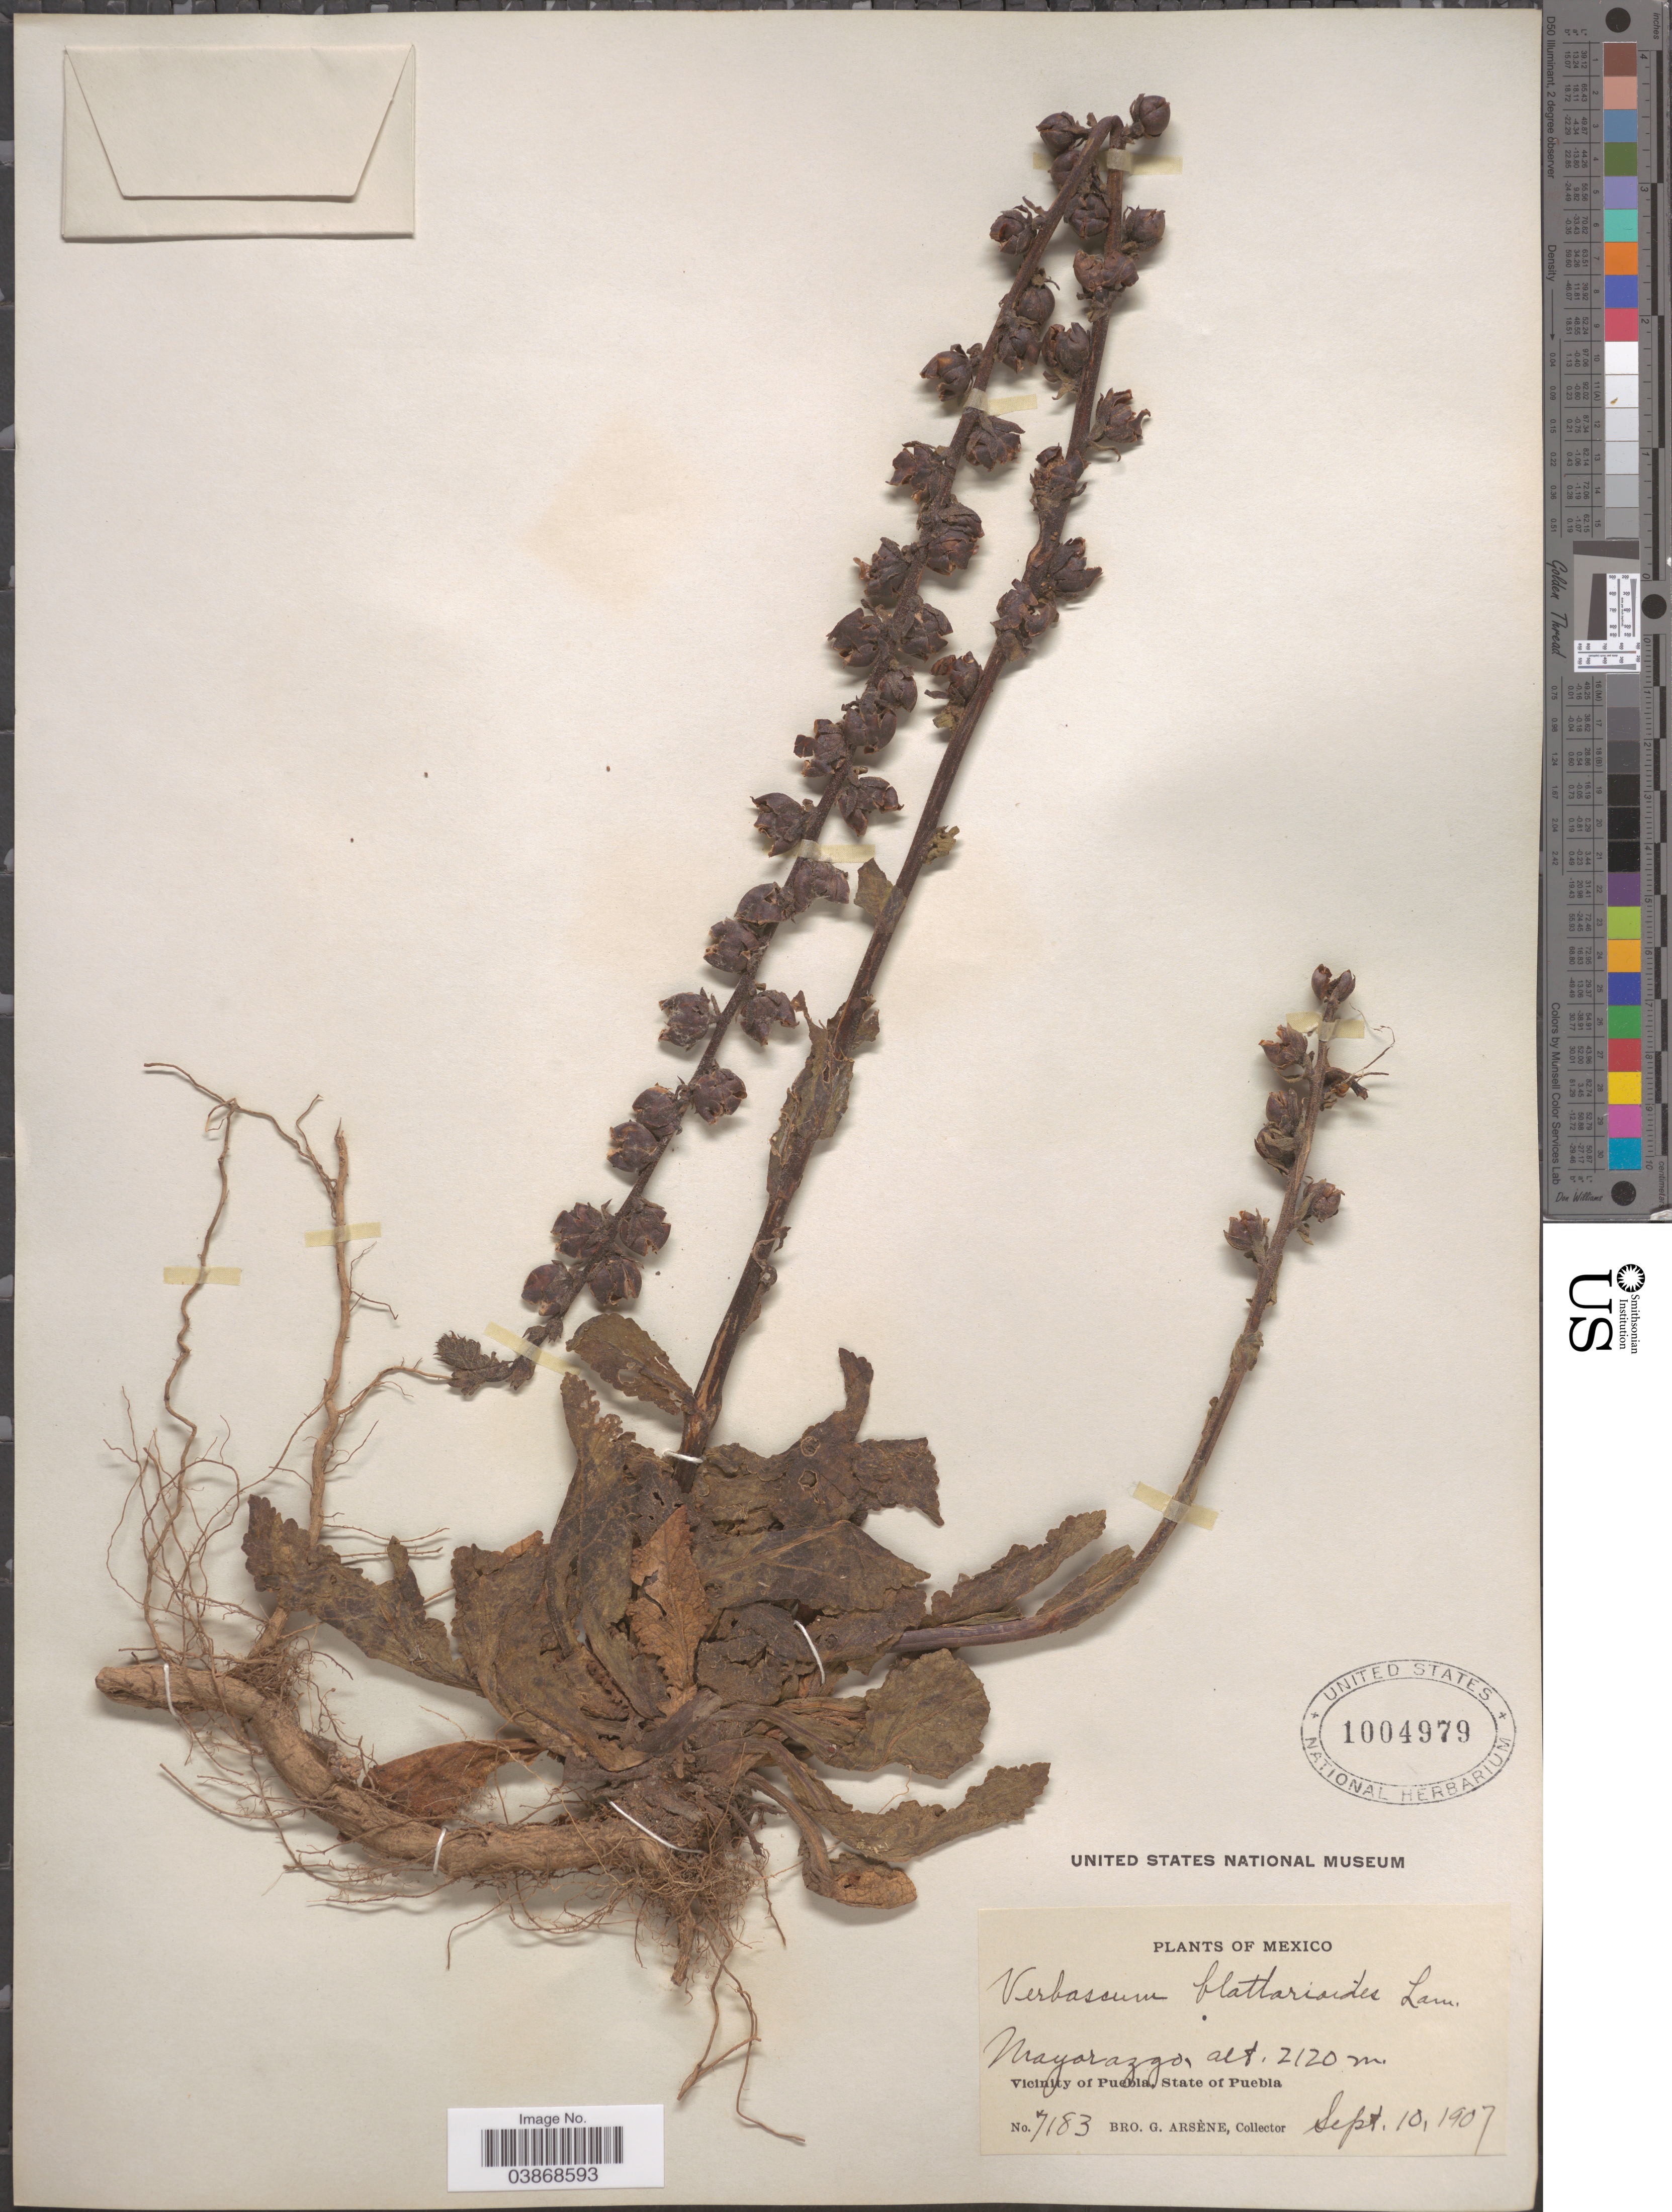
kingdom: Plantae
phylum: Tracheophyta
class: Magnoliopsida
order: Lamiales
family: Scrophulariaceae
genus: Verbascum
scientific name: Verbascum blattarioides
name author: Lam.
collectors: Bro. G. Arsène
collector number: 7183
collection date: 1907-09-10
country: Mexico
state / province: Puebla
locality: Mayorazgo. Vicinity of Puebla.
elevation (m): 2120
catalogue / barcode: US 1004979